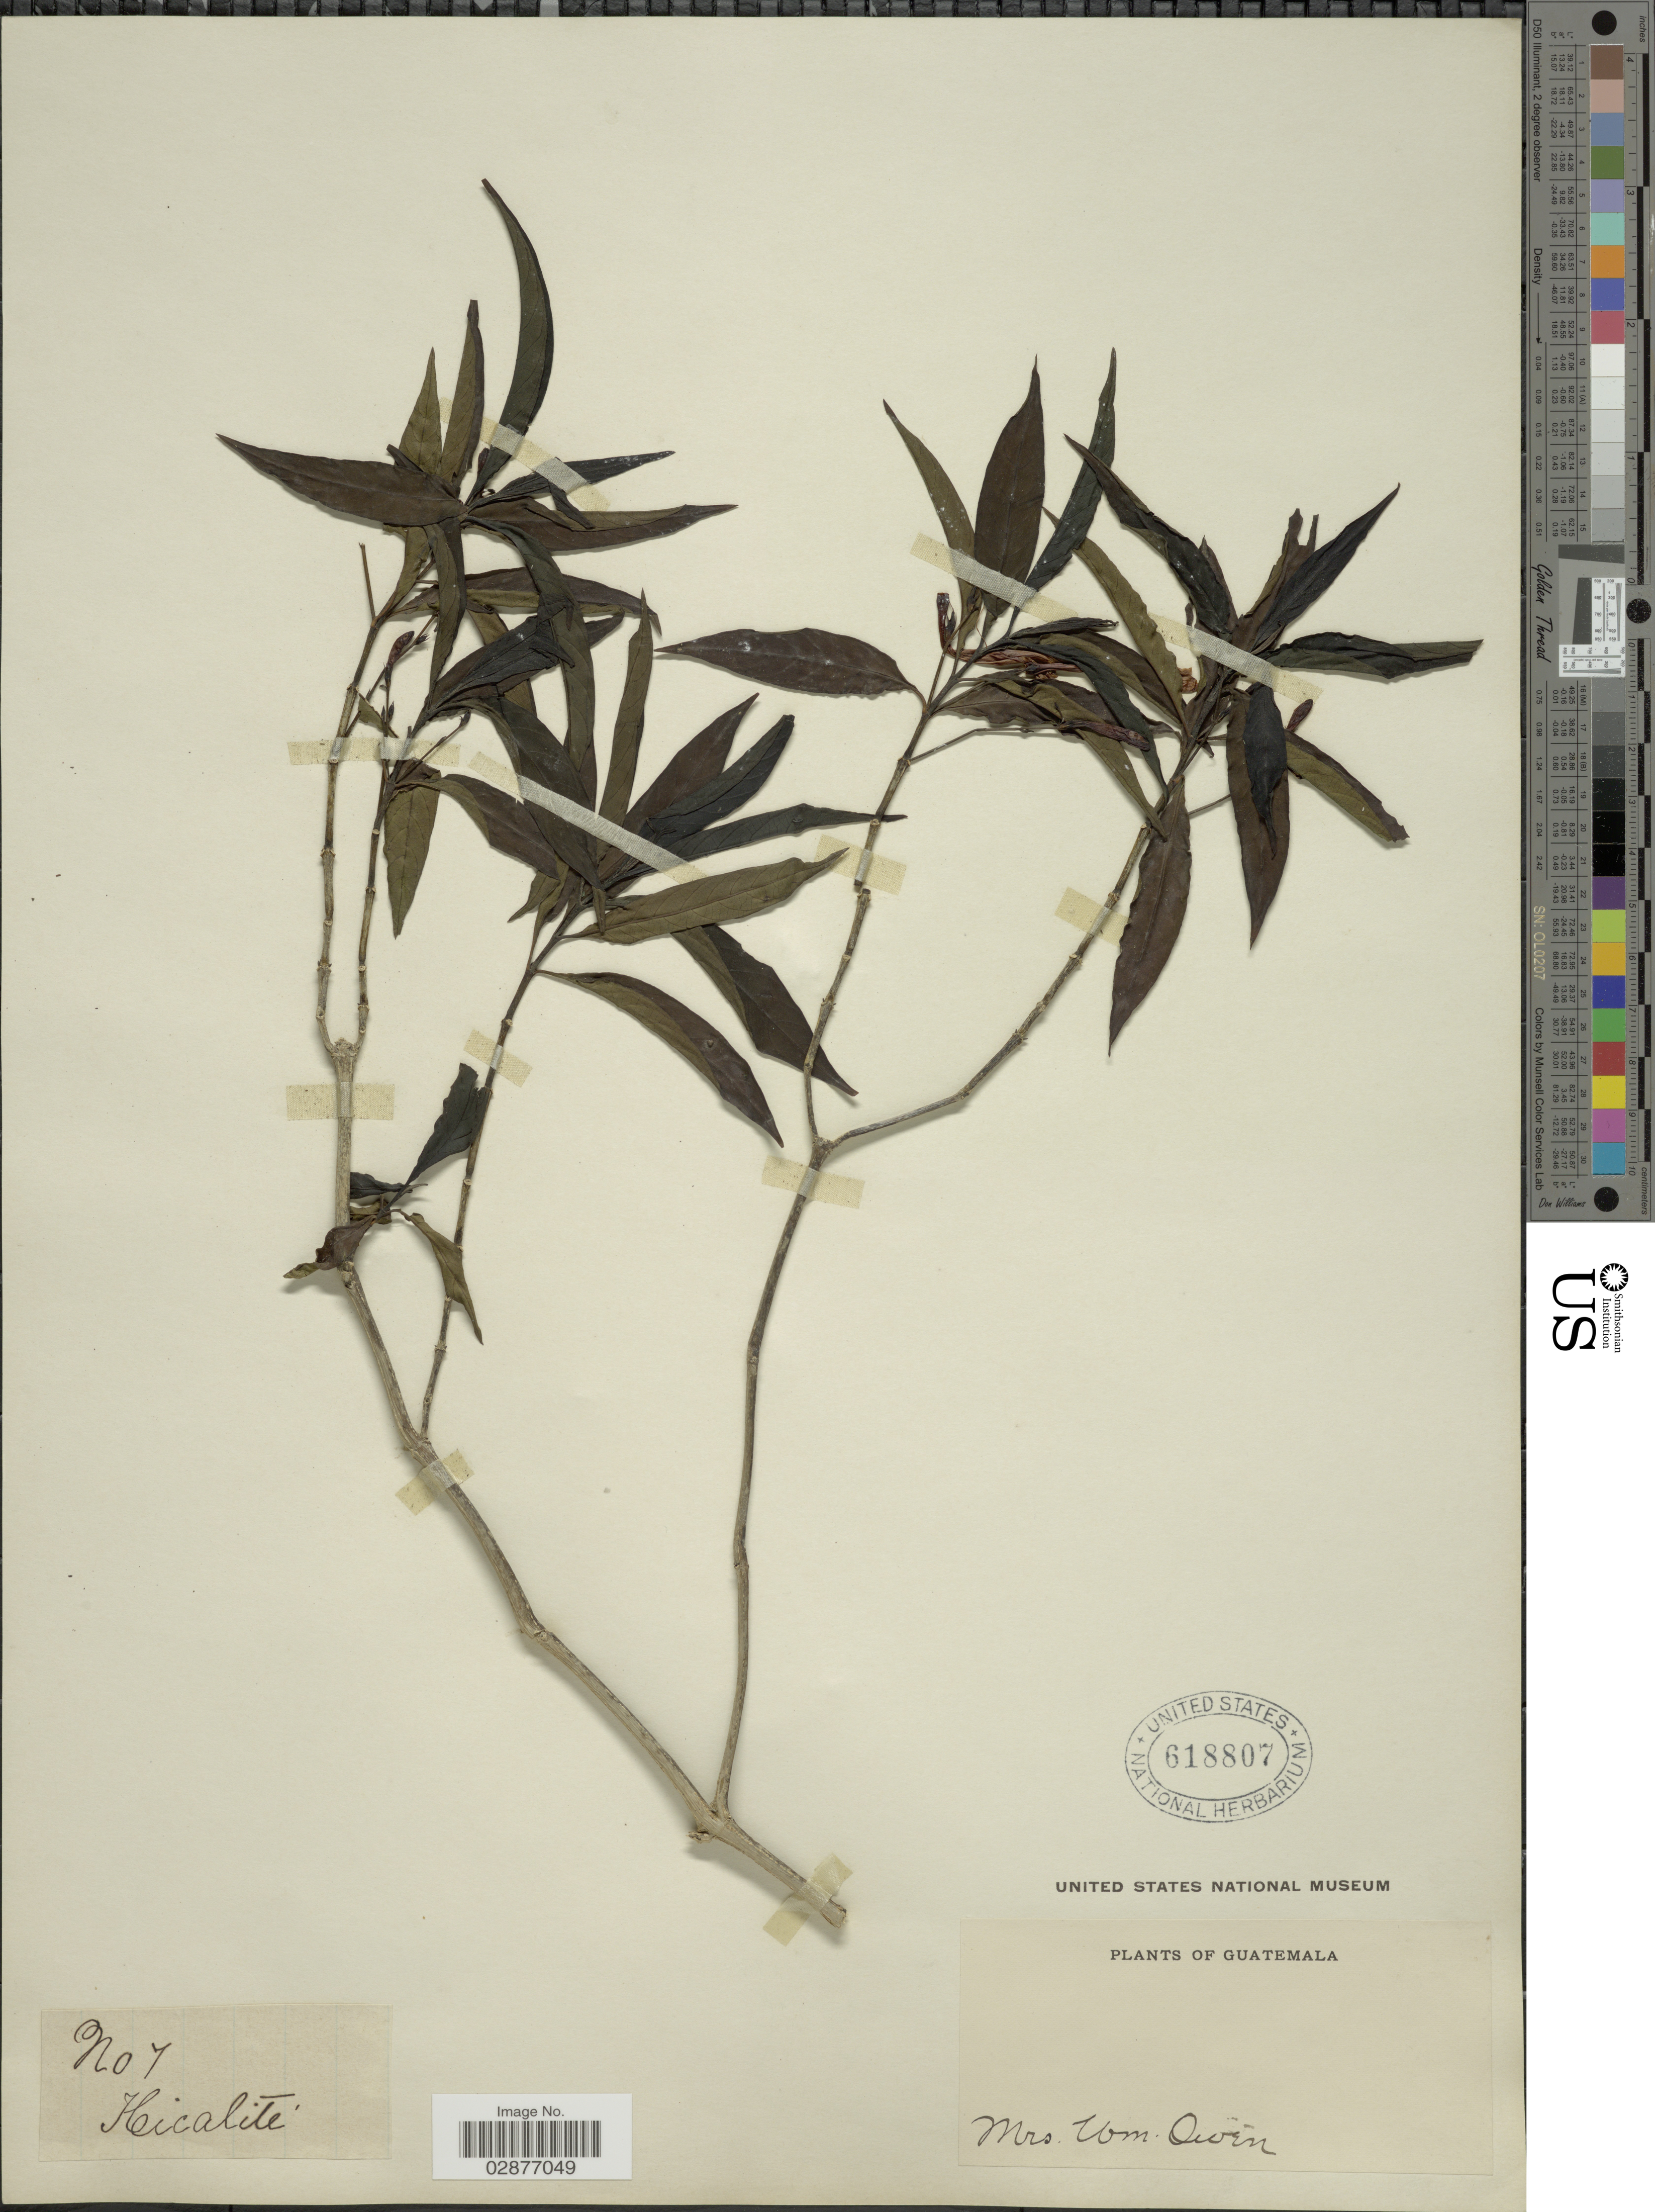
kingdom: Plantae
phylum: Tracheophyta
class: Magnoliopsida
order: Lamiales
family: Acanthaceae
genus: Justicia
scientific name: Justicia spicigera 'Sidicaro'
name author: Schltdl.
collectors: W. Owen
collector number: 7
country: Guatemala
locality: Hicalite.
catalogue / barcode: US 618807